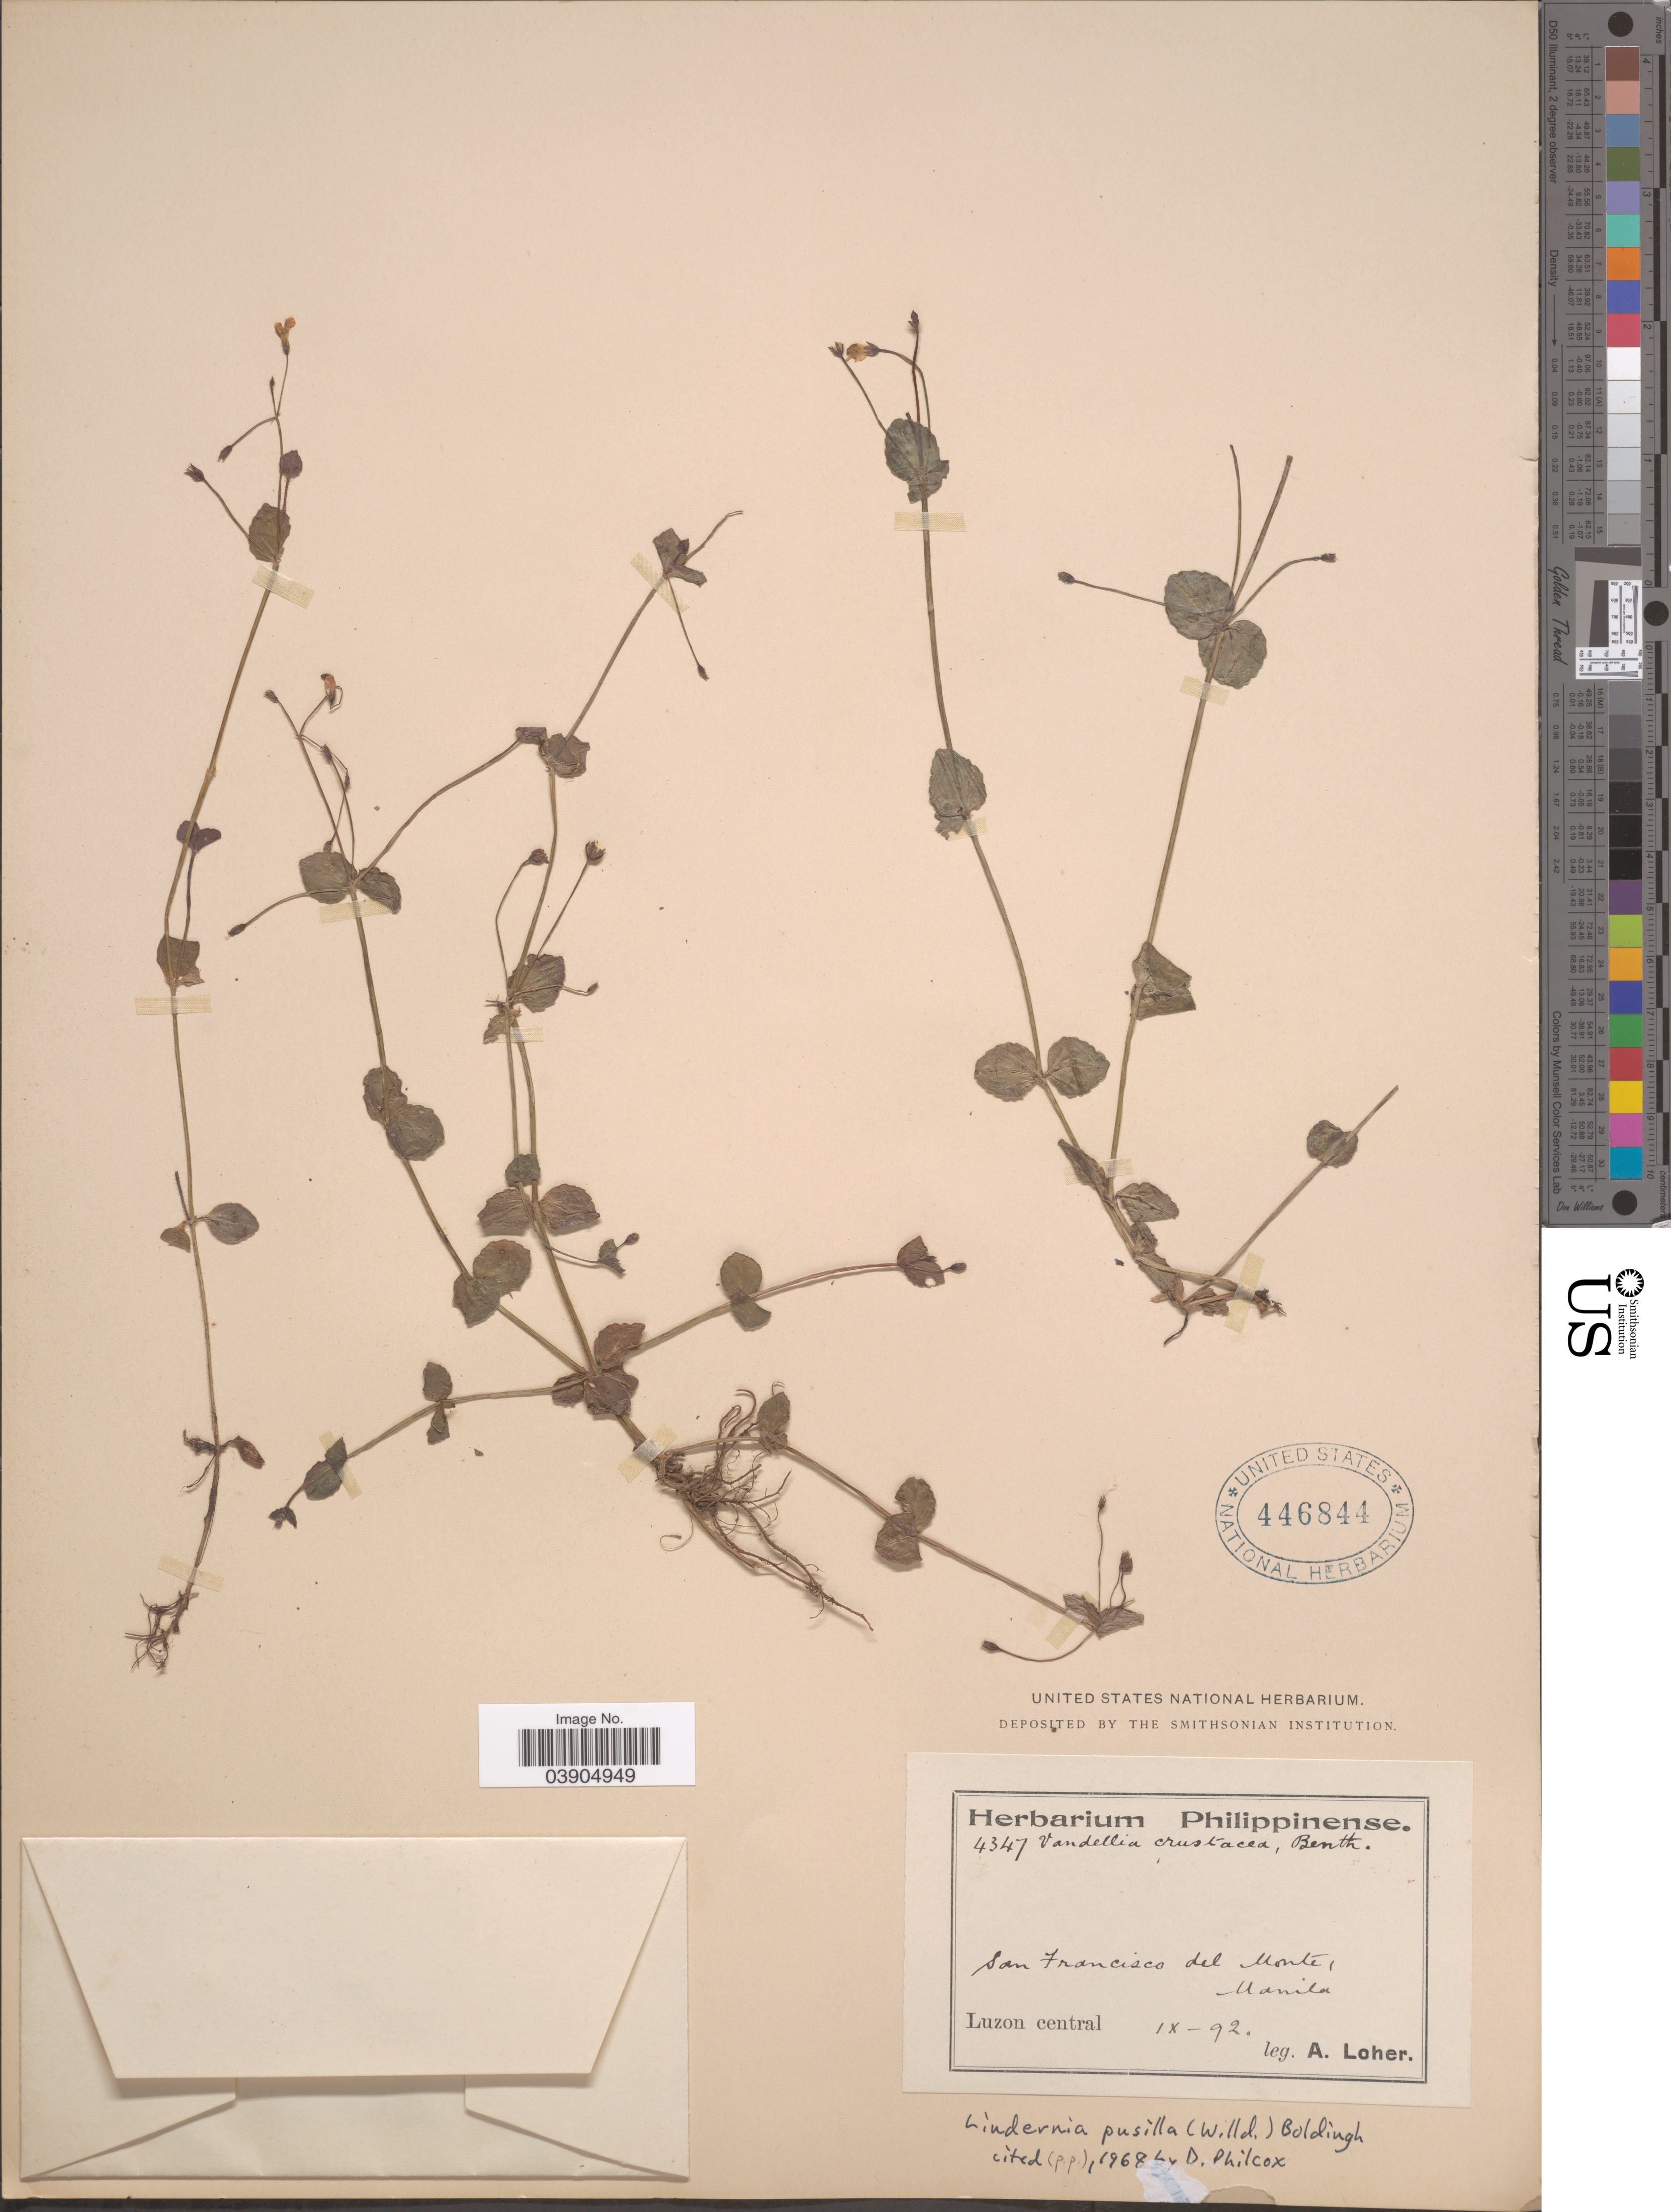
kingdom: Plantae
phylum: Tracheophyta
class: Magnoliopsida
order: Lamiales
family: Linderniaceae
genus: Lindernia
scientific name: Lindernia pusilla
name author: (Willd.) Bold.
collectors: A. Loher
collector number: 4347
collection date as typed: Transcribed d/m/y: /9/92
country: Philippines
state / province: Central Luzon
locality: San Francisco del Monte, Manila. Luzon central.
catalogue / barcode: US 446844